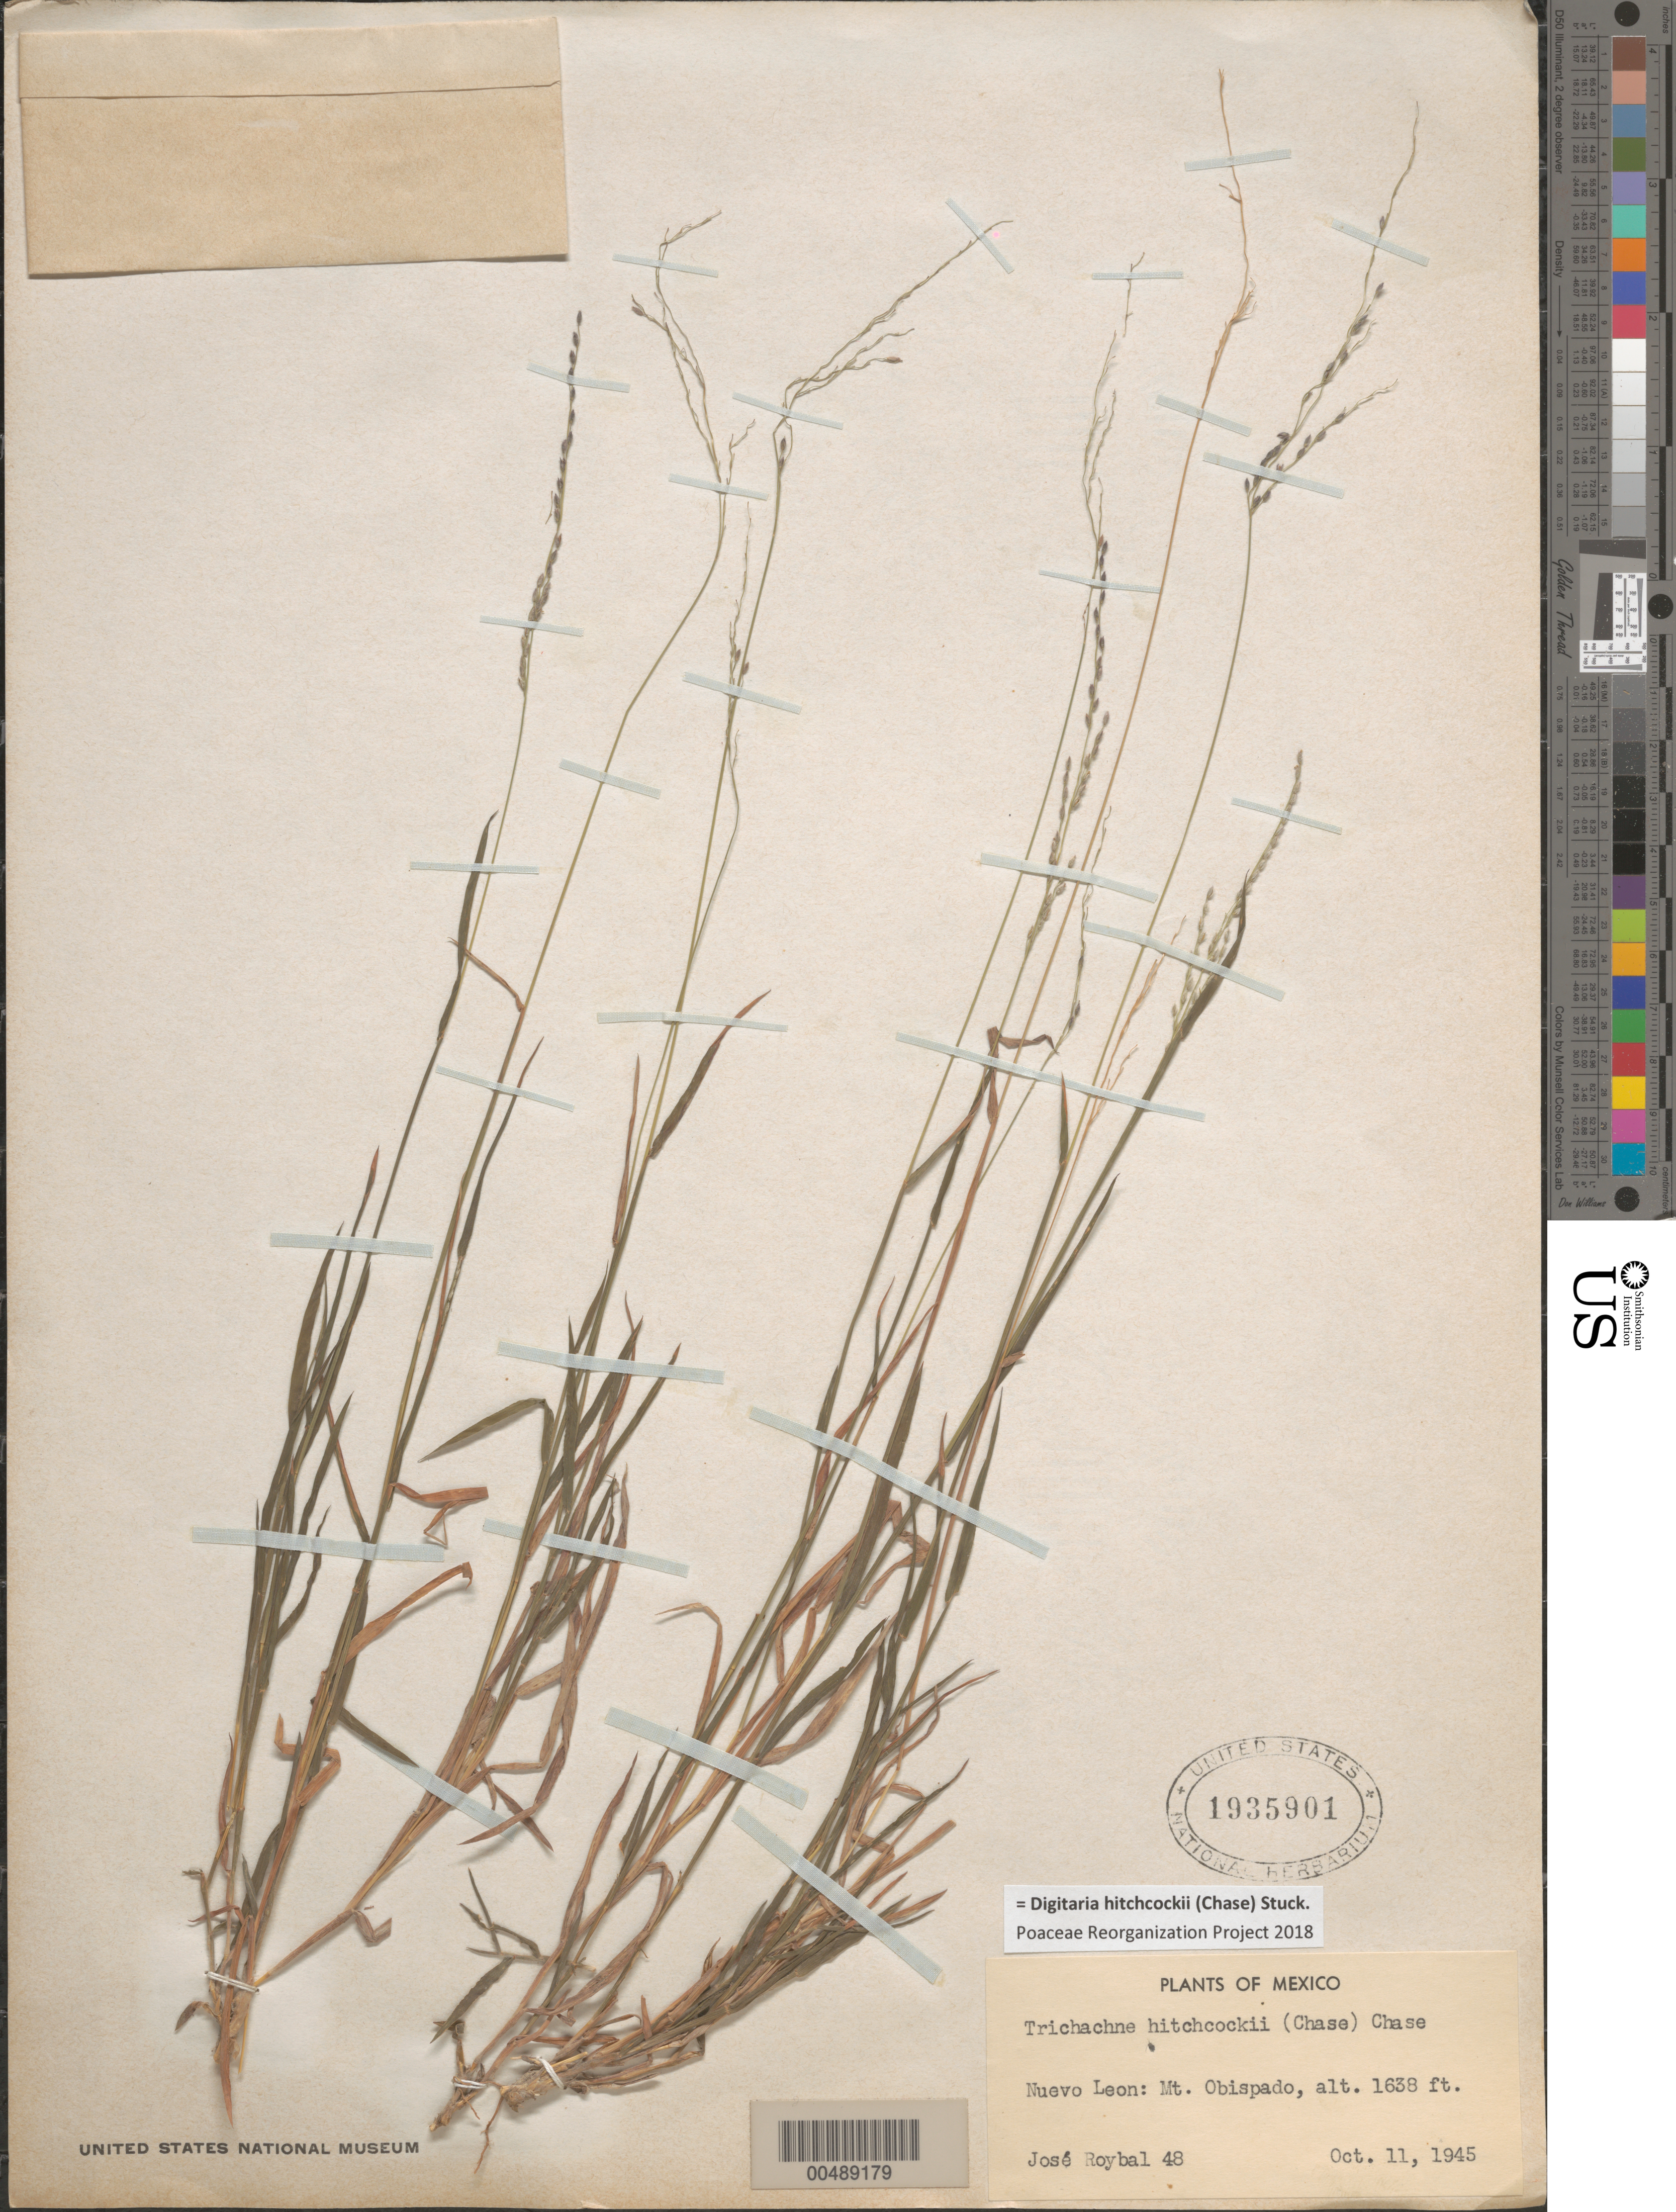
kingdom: Plantae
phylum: Tracheophyta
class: Liliopsida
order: Poales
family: Poaceae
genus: Digitaria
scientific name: Digitaria hitchcockii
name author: (Chase) Stuck.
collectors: J. J. Roybal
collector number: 48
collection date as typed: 11 Oct 1945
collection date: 1945-10-11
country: Mexico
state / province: Nuevo León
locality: Mt. Obispado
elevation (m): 499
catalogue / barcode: US 1935901